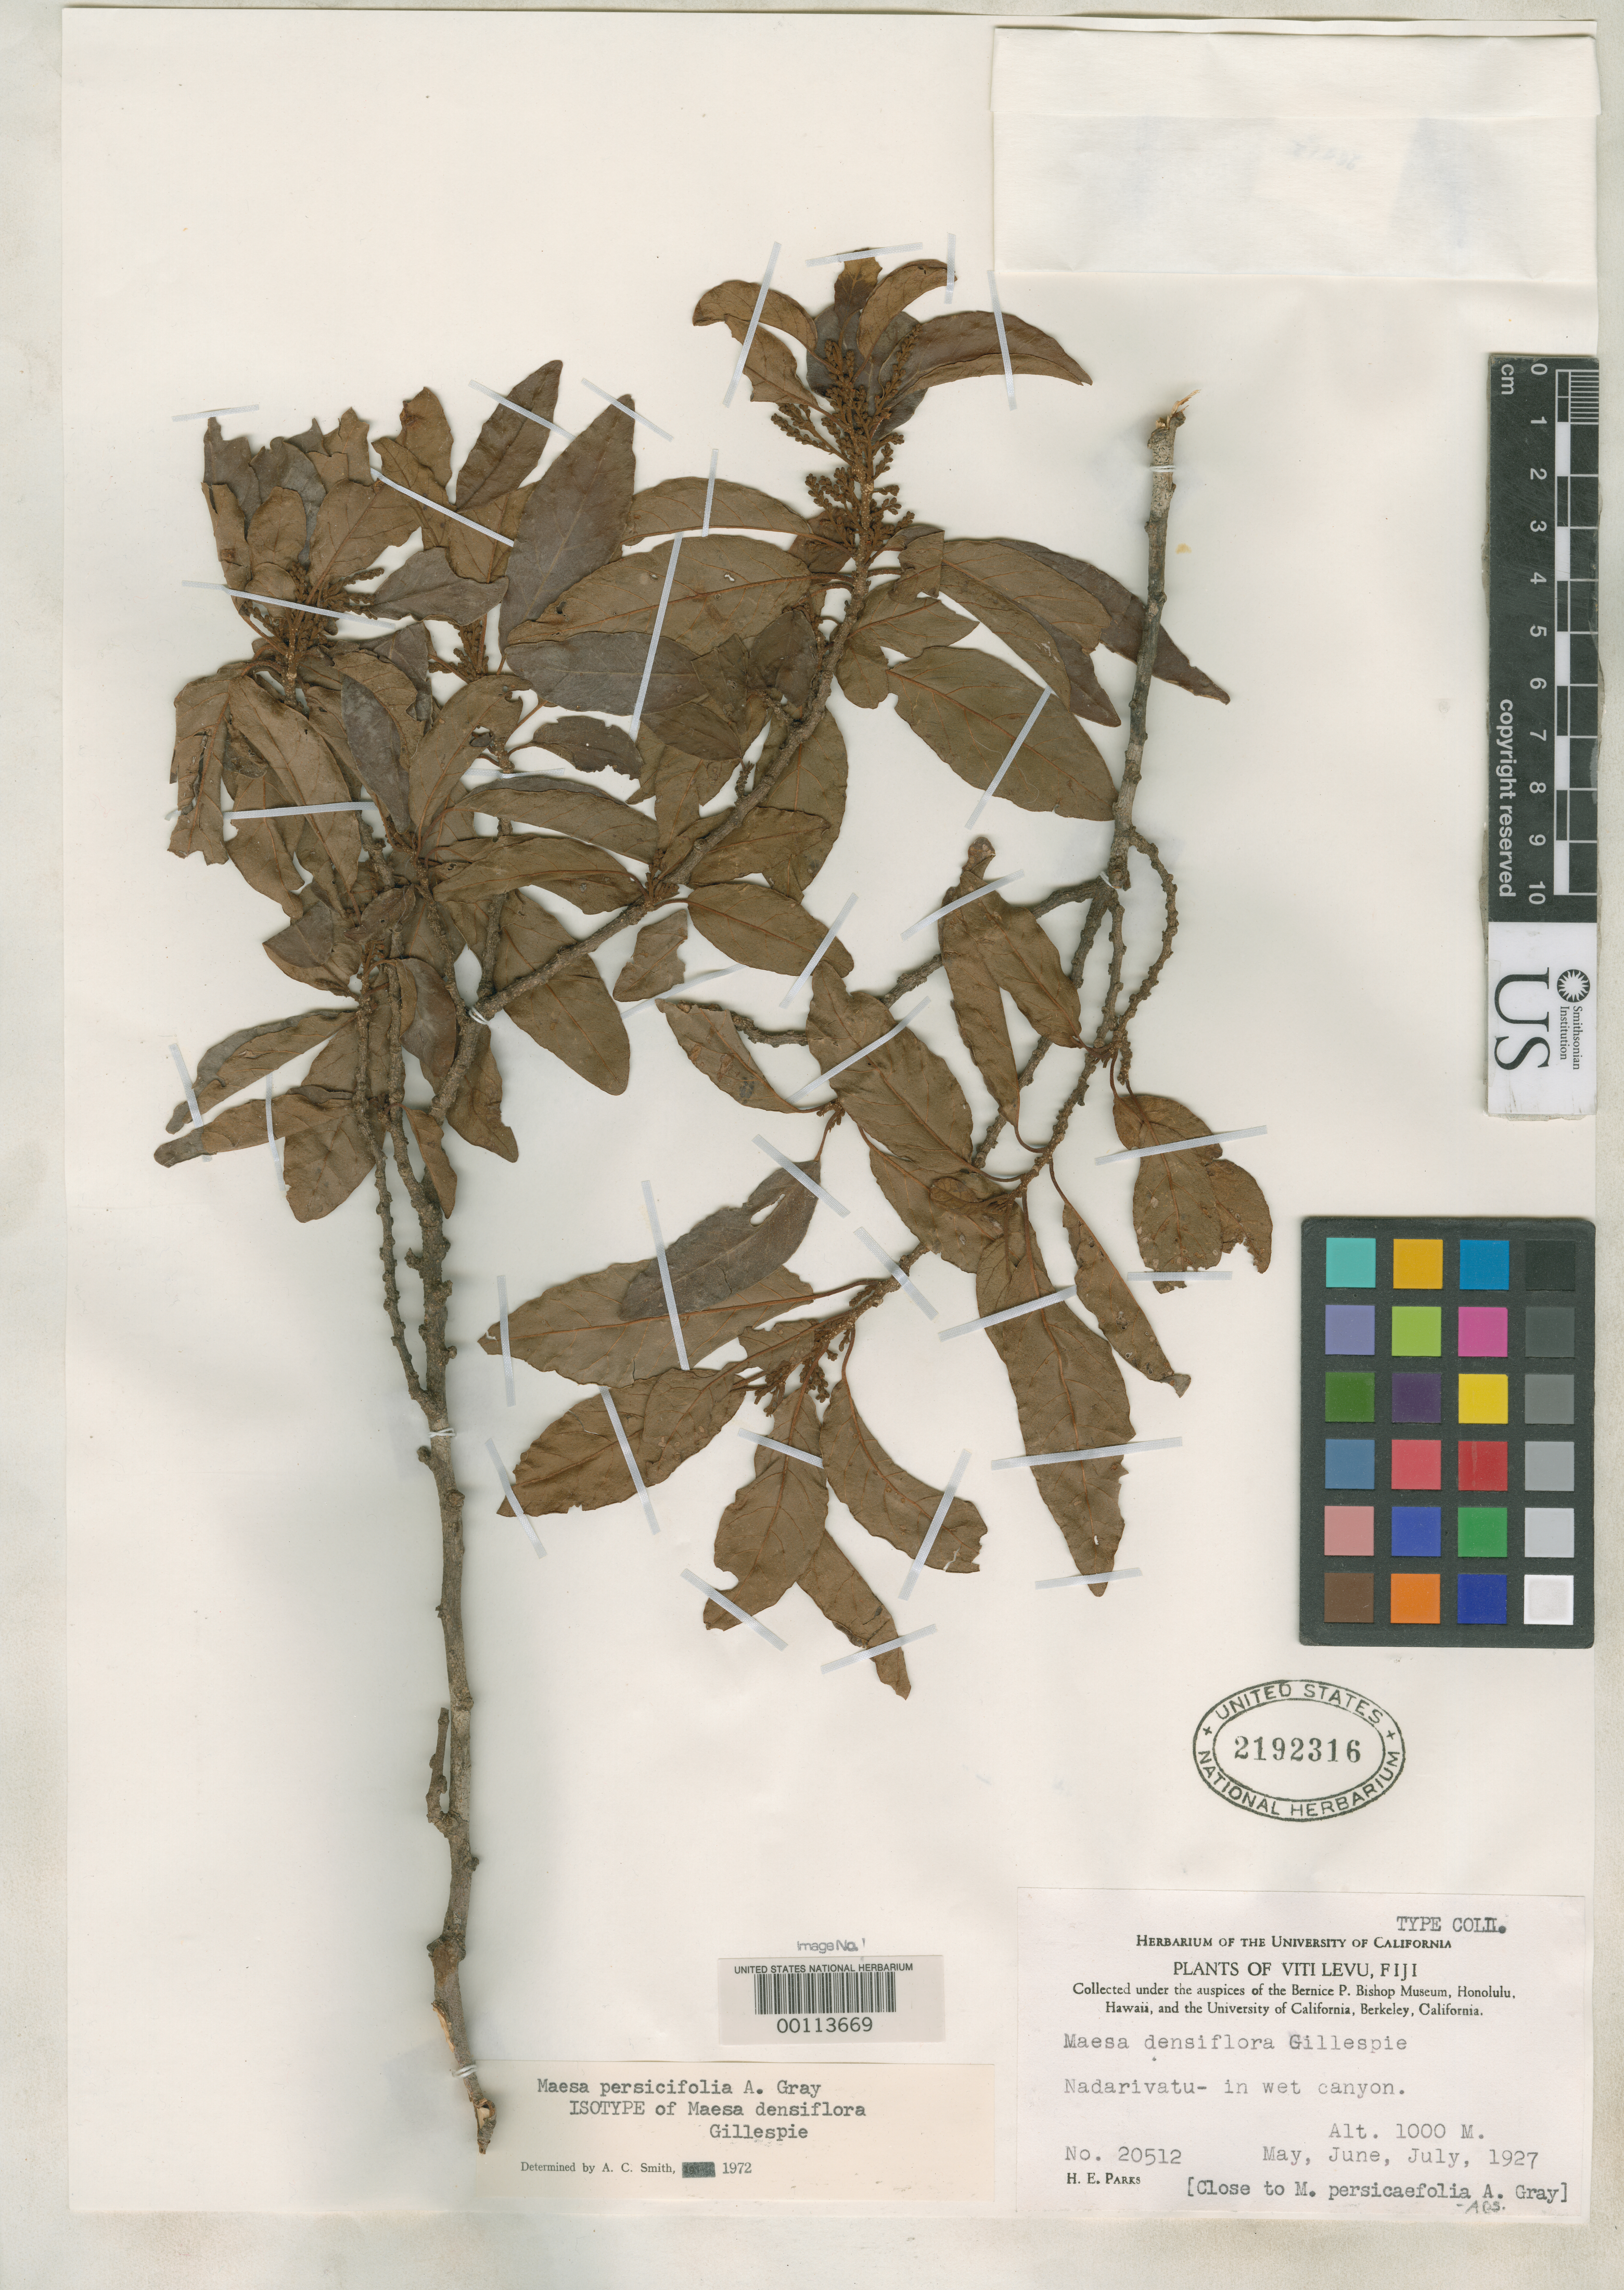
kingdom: Plantae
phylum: Tracheophyta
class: Magnoliopsida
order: Ericales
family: Primulaceae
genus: Maesa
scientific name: Maesa densiflora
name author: Gillespie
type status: Isotype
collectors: H. E. Parks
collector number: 20512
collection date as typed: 02 Jul 1927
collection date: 1927-07-02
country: Fiji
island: Viti Levu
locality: Moa, Nandarivatu. [Viti Levu Group]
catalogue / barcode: US 2192316